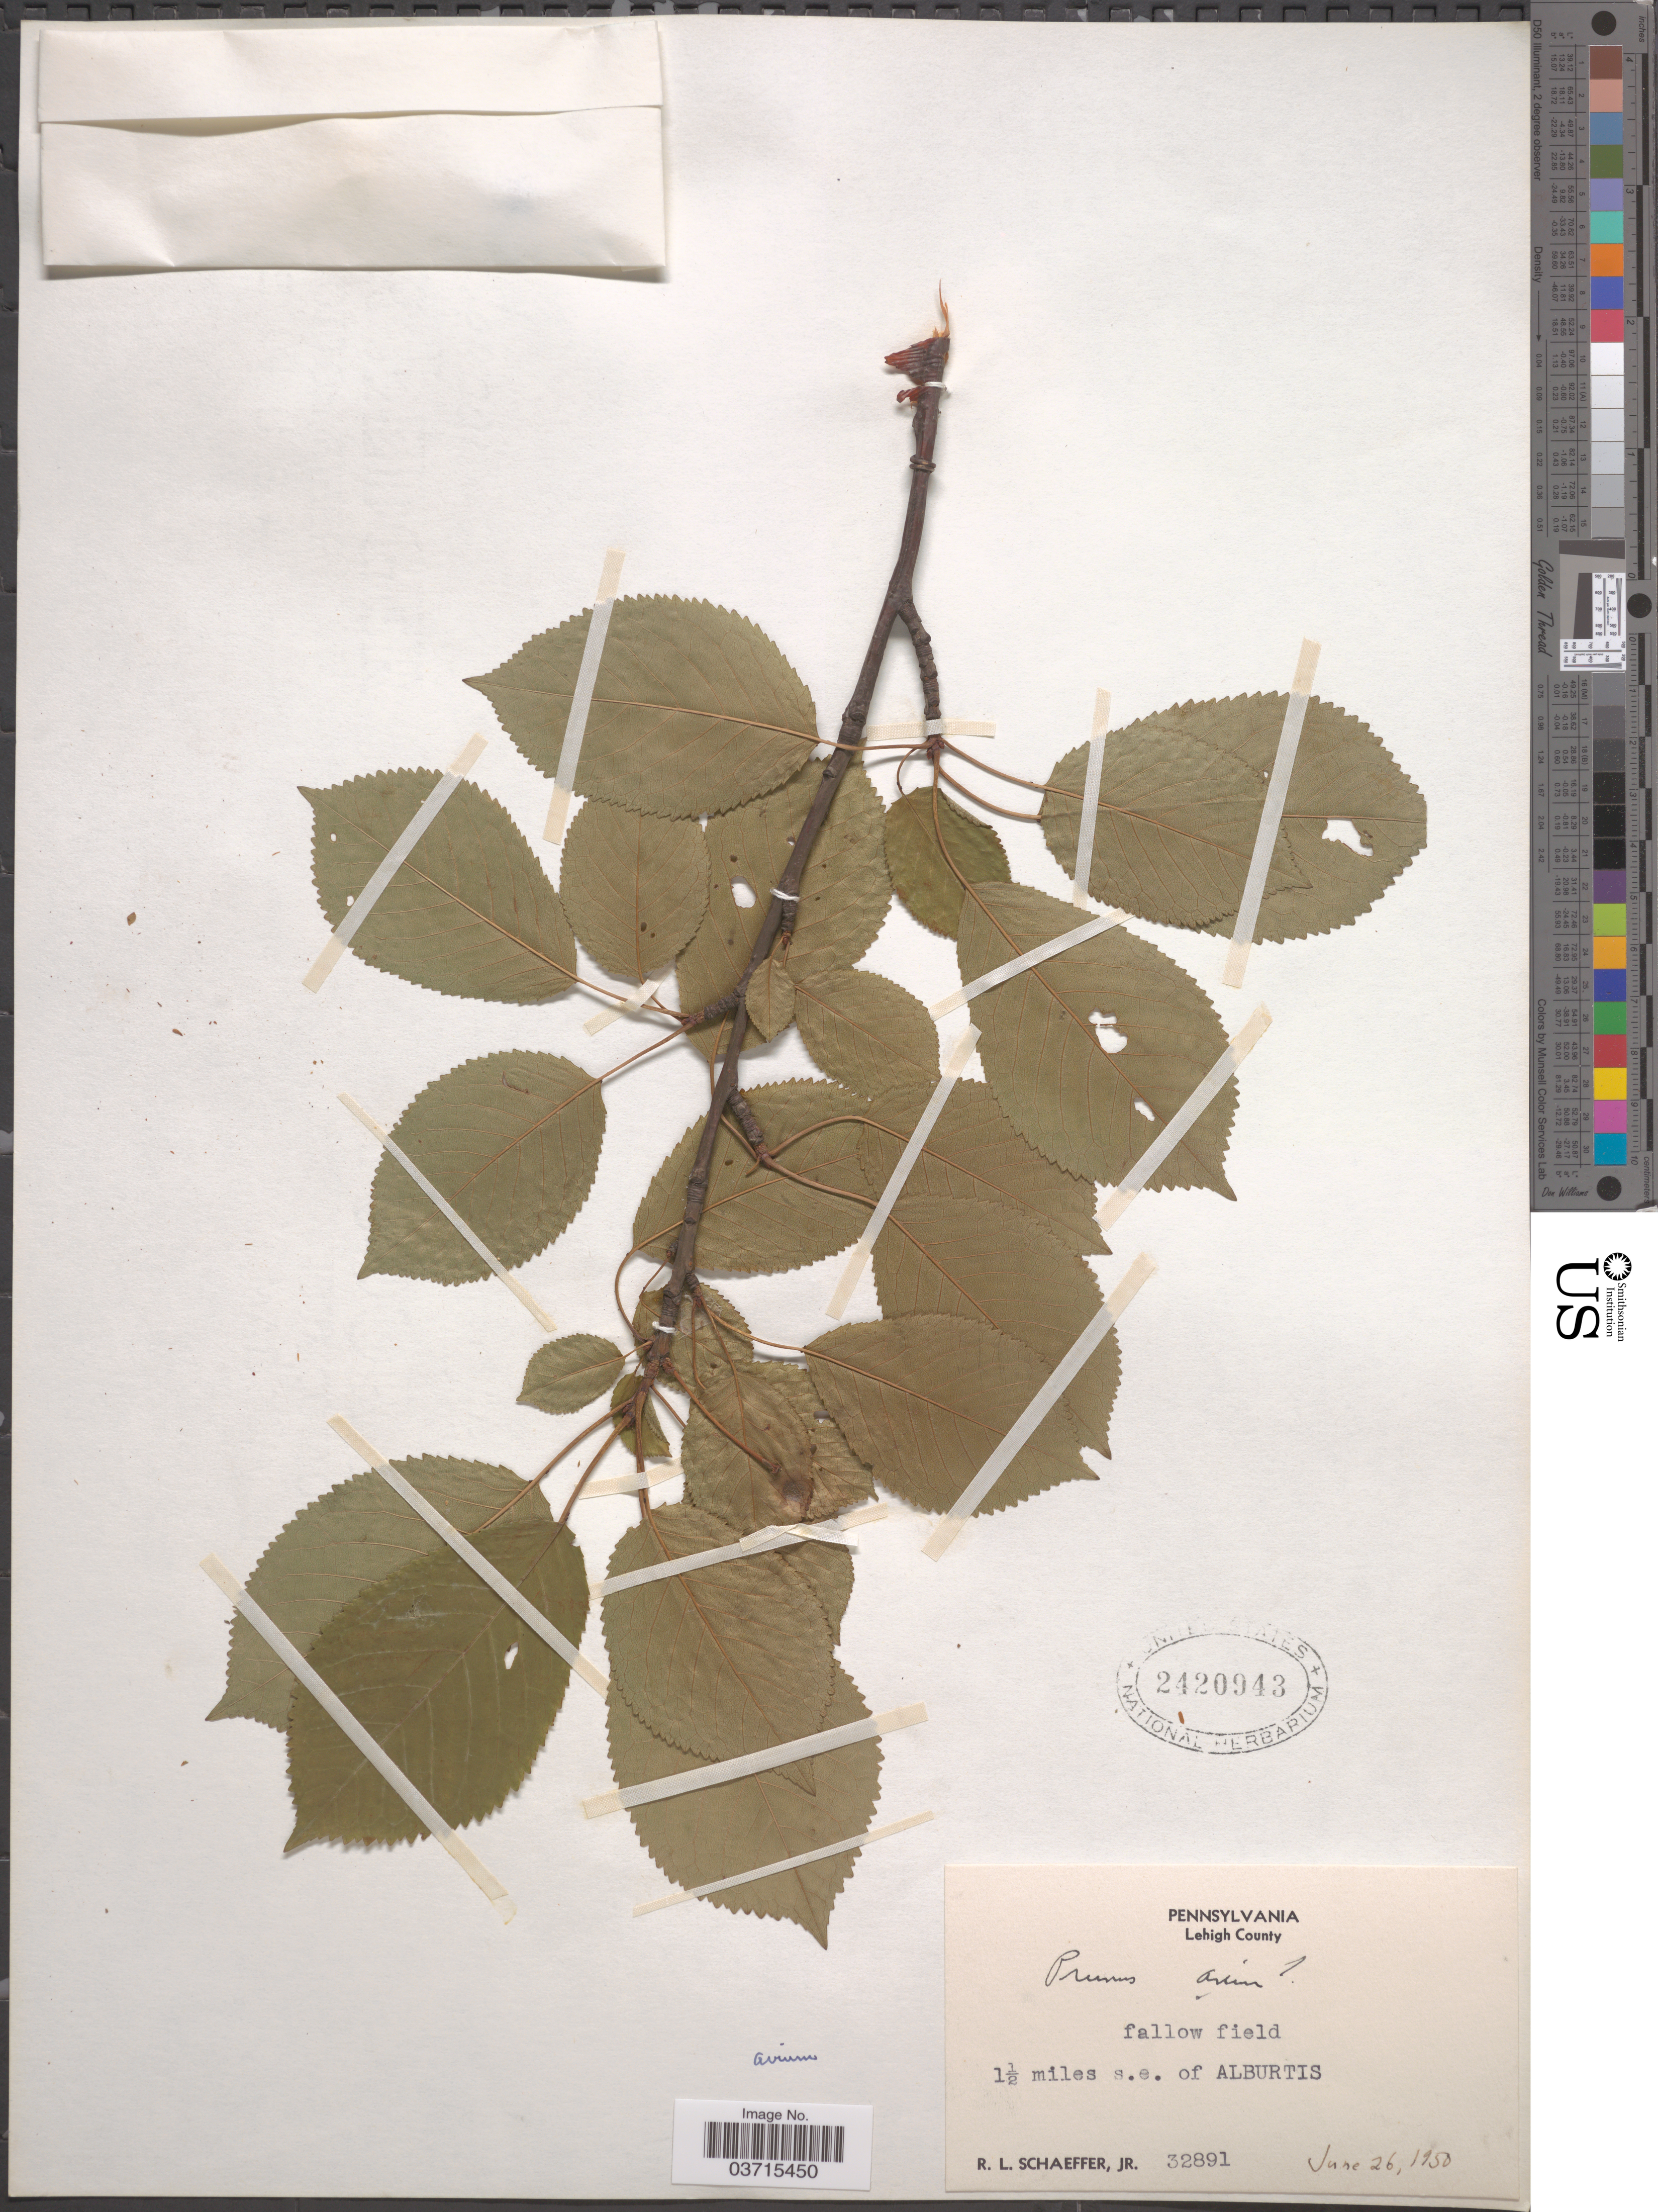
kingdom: Plantae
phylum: Tracheophyta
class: Magnoliopsida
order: Rosales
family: Rosaceae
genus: Prunus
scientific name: Prunus avium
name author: L.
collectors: R. L. Schaeffer Jr.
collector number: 32891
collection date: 1950-06-26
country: United States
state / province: Pennsylvania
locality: Lehigh County. 1½ miles s.e. of Alburtis.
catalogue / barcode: US 2420943